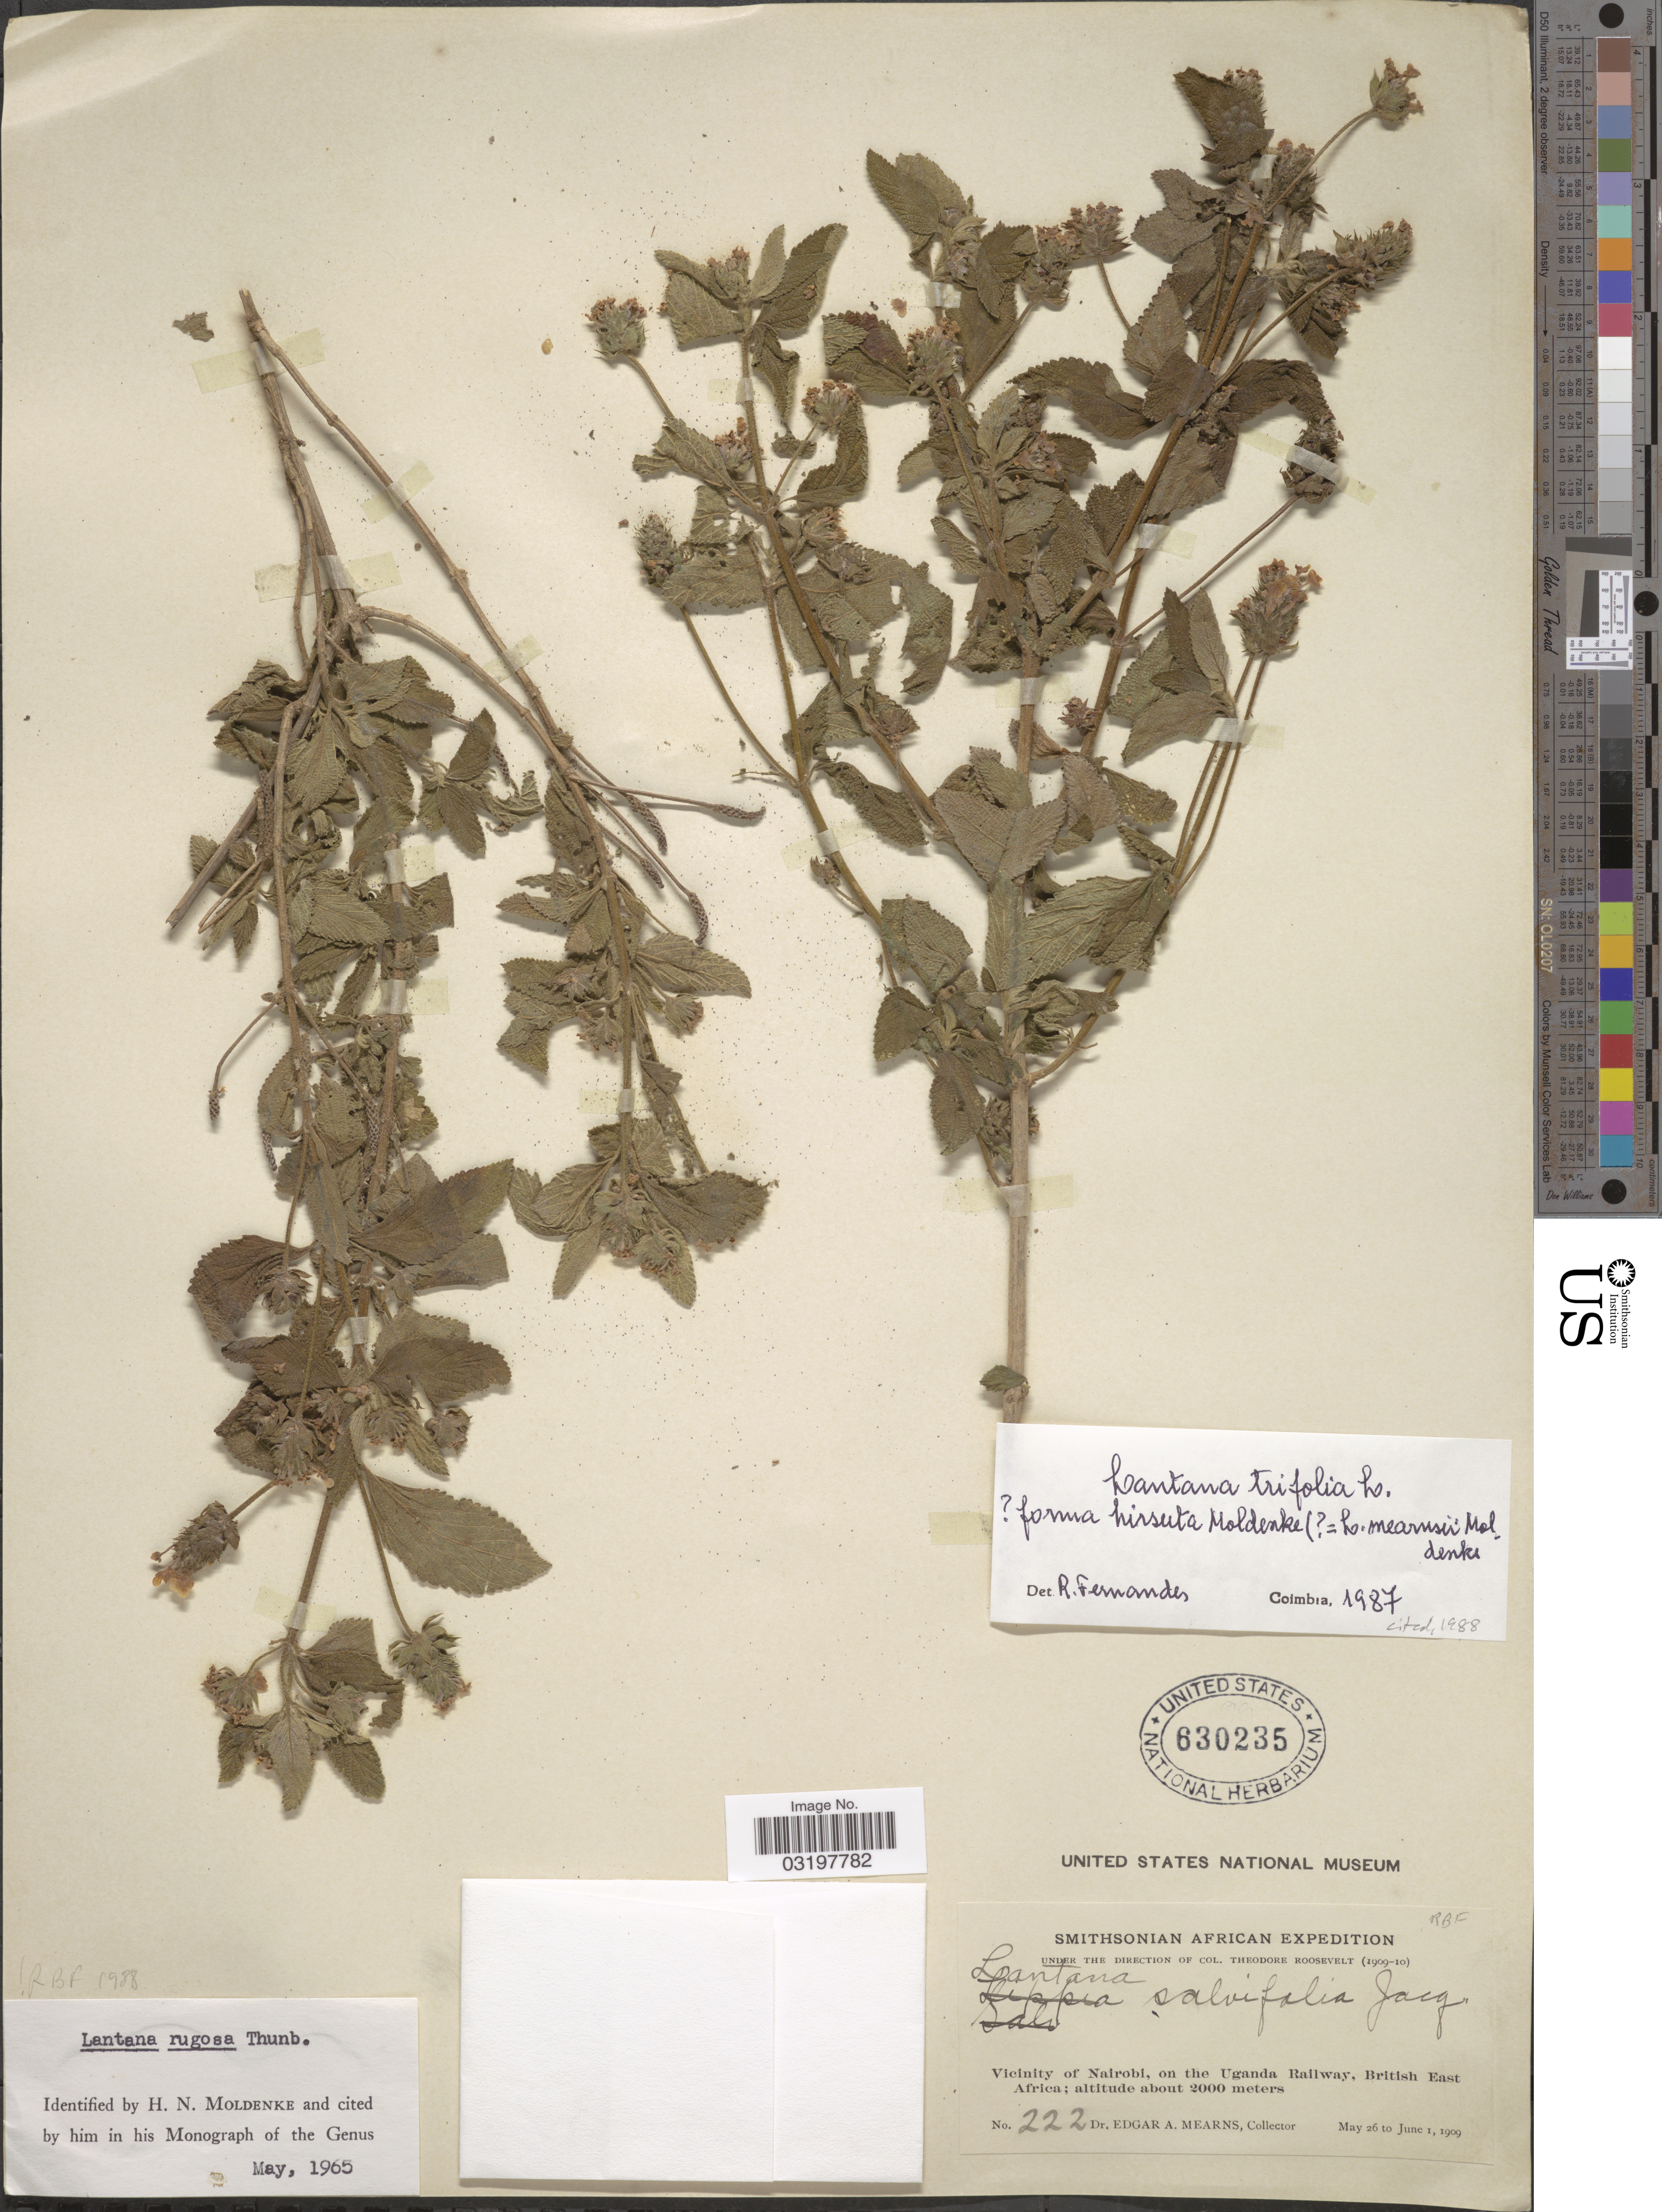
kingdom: Plantae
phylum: Tracheophyta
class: Magnoliopsida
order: Lamiales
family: Verbenaceae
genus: Lantana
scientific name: Lantana trifolia f. hirsuta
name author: Moldenke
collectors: E. A. Mearns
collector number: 222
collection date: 1909-05-26/1909-06-01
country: Kenya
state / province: Nairobi Area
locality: Vicinity of Nairobi, on the Uganda Railway, British East Africa.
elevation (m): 2000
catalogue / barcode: US 630235